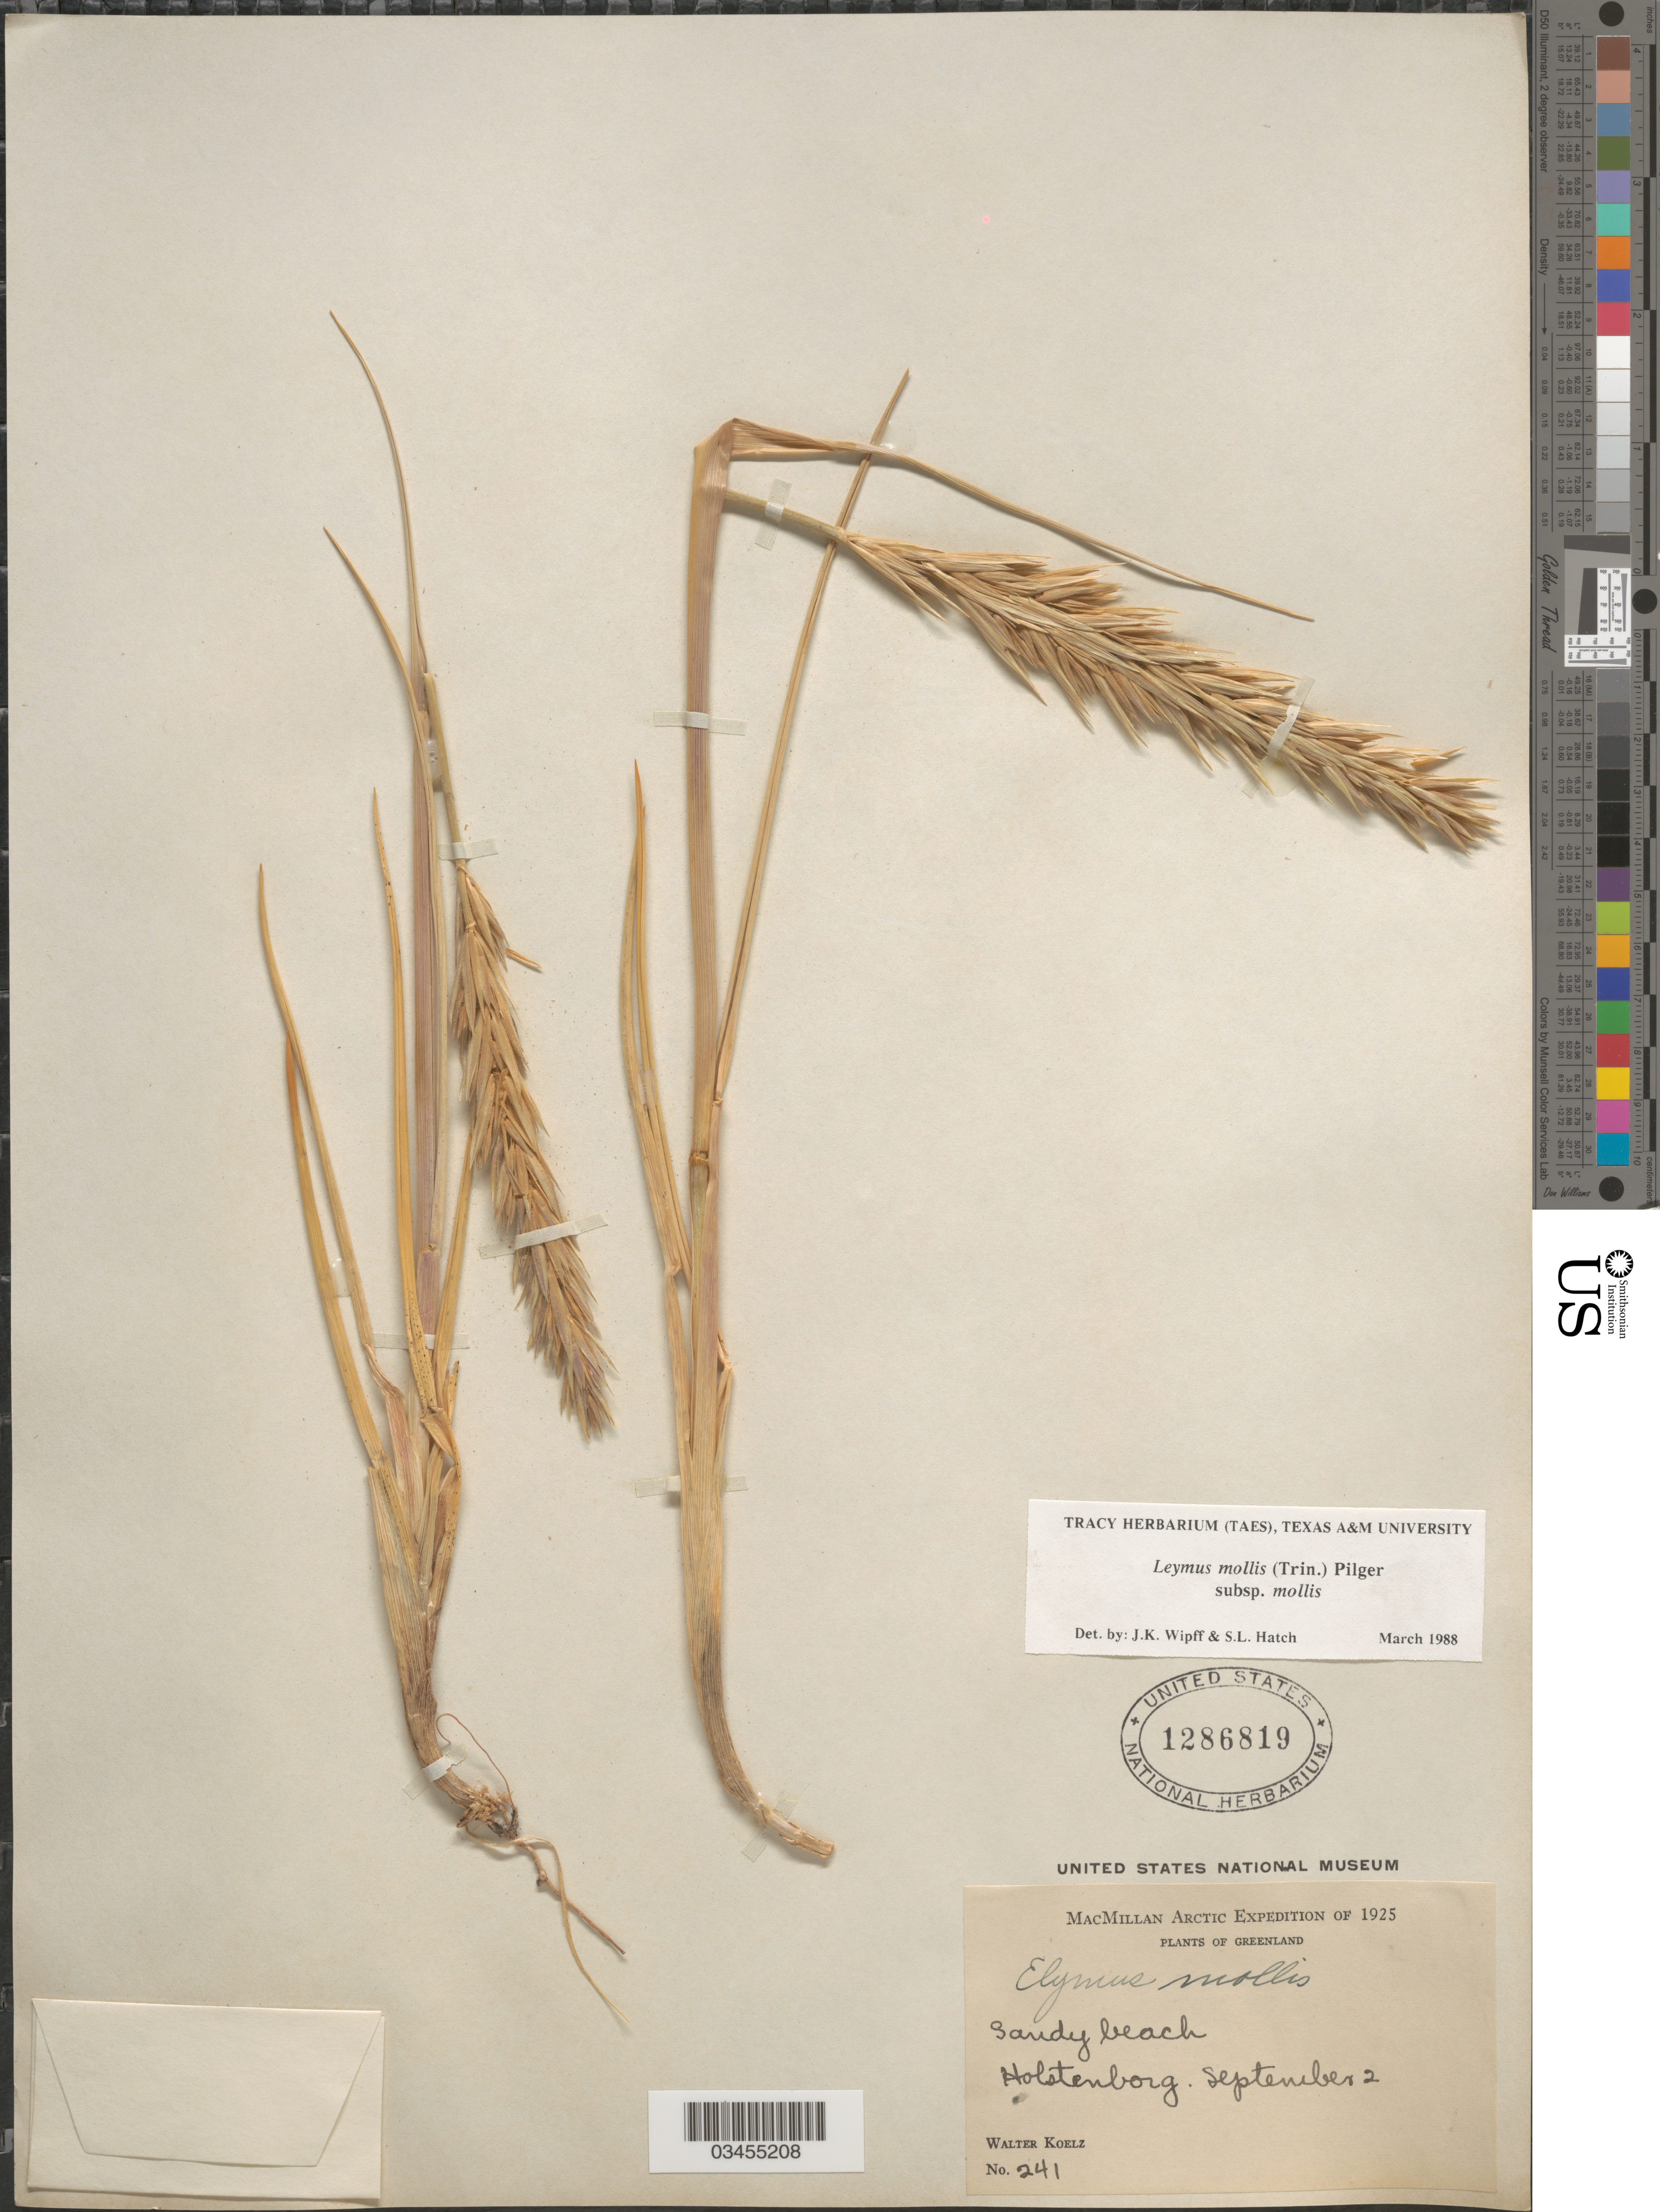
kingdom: Plantae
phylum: Tracheophyta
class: Liliopsida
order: Poales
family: Poaceae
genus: Leymus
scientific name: Leymus mollis subsp. mollis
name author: (Trin.) Pilg.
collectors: W. N. Koelz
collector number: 241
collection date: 1925-09-02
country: Greenland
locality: MacMillan Arctic Expedition of 1925. Holstenborg.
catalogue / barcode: US 1286819